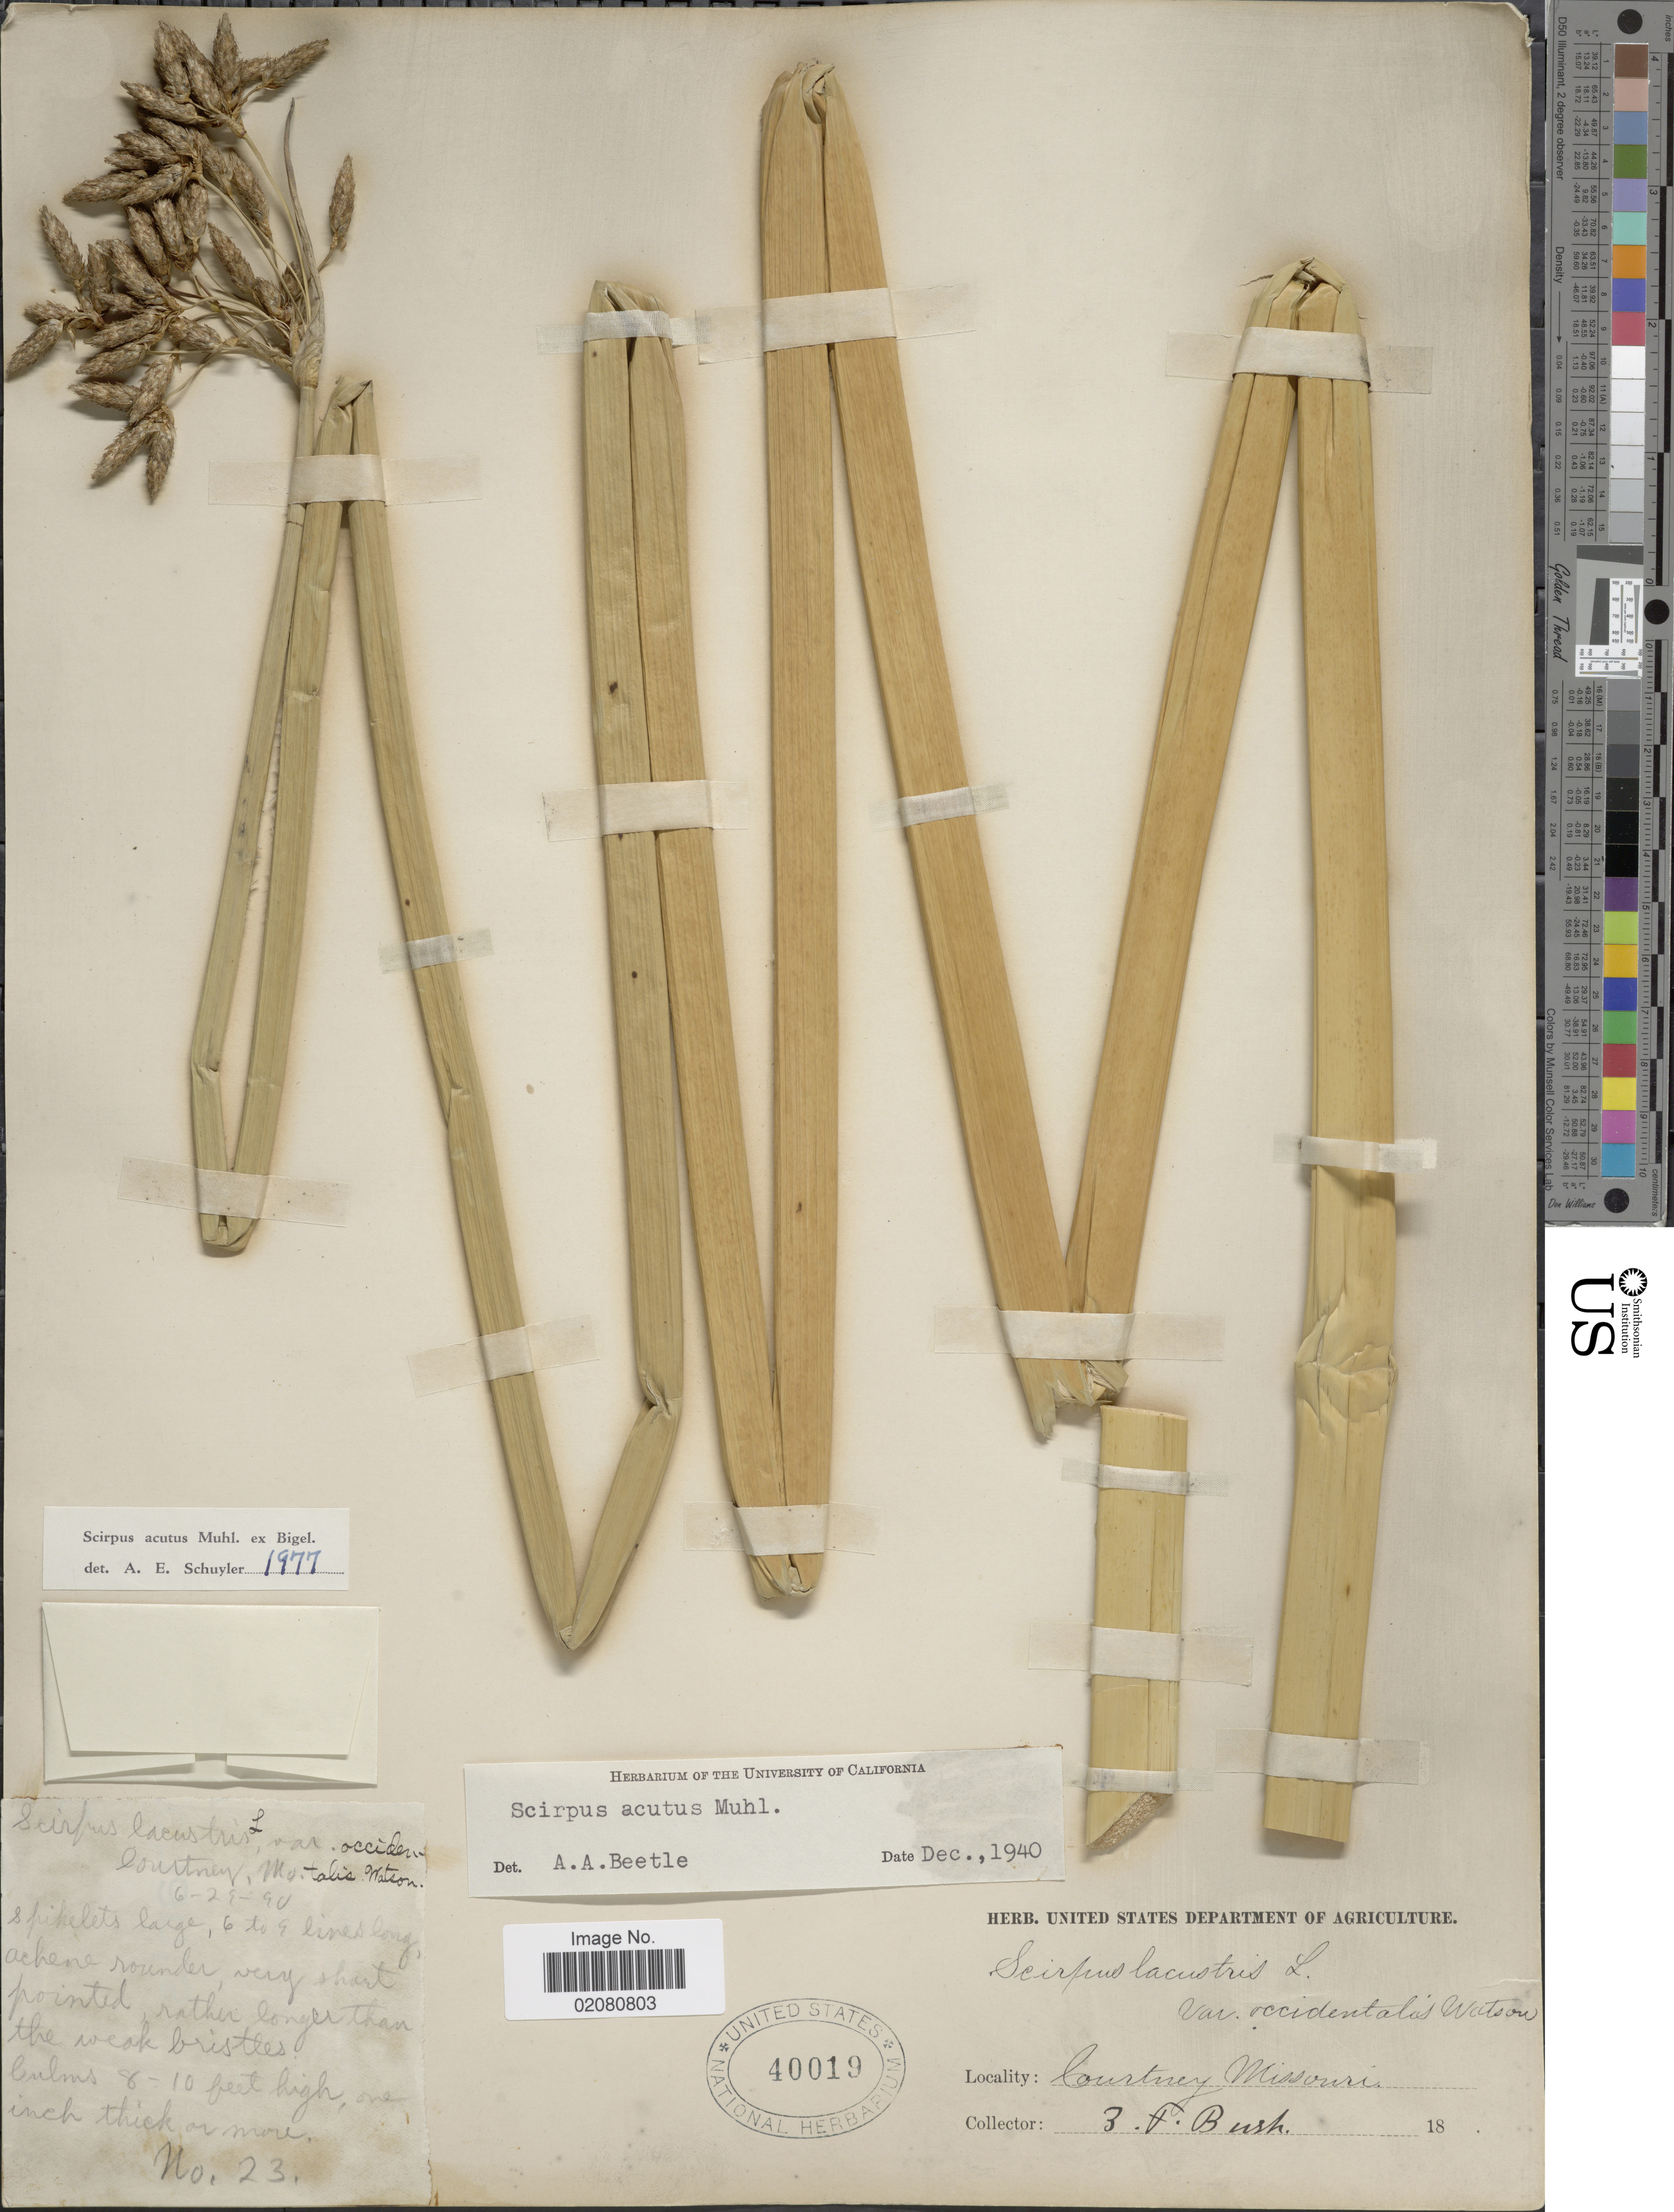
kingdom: Plantae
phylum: Tracheophyta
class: Liliopsida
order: Poales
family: Cyperaceae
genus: Schoenoplectus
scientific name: Schoenoplectus acutus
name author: (Muhl. ex Bigelow) Á. Löve & D. Löve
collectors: B. F. Bush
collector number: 23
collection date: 1890-06-29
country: United States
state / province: Missouri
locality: Courtney Missouri. Occidentalis Watson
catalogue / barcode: US 40019